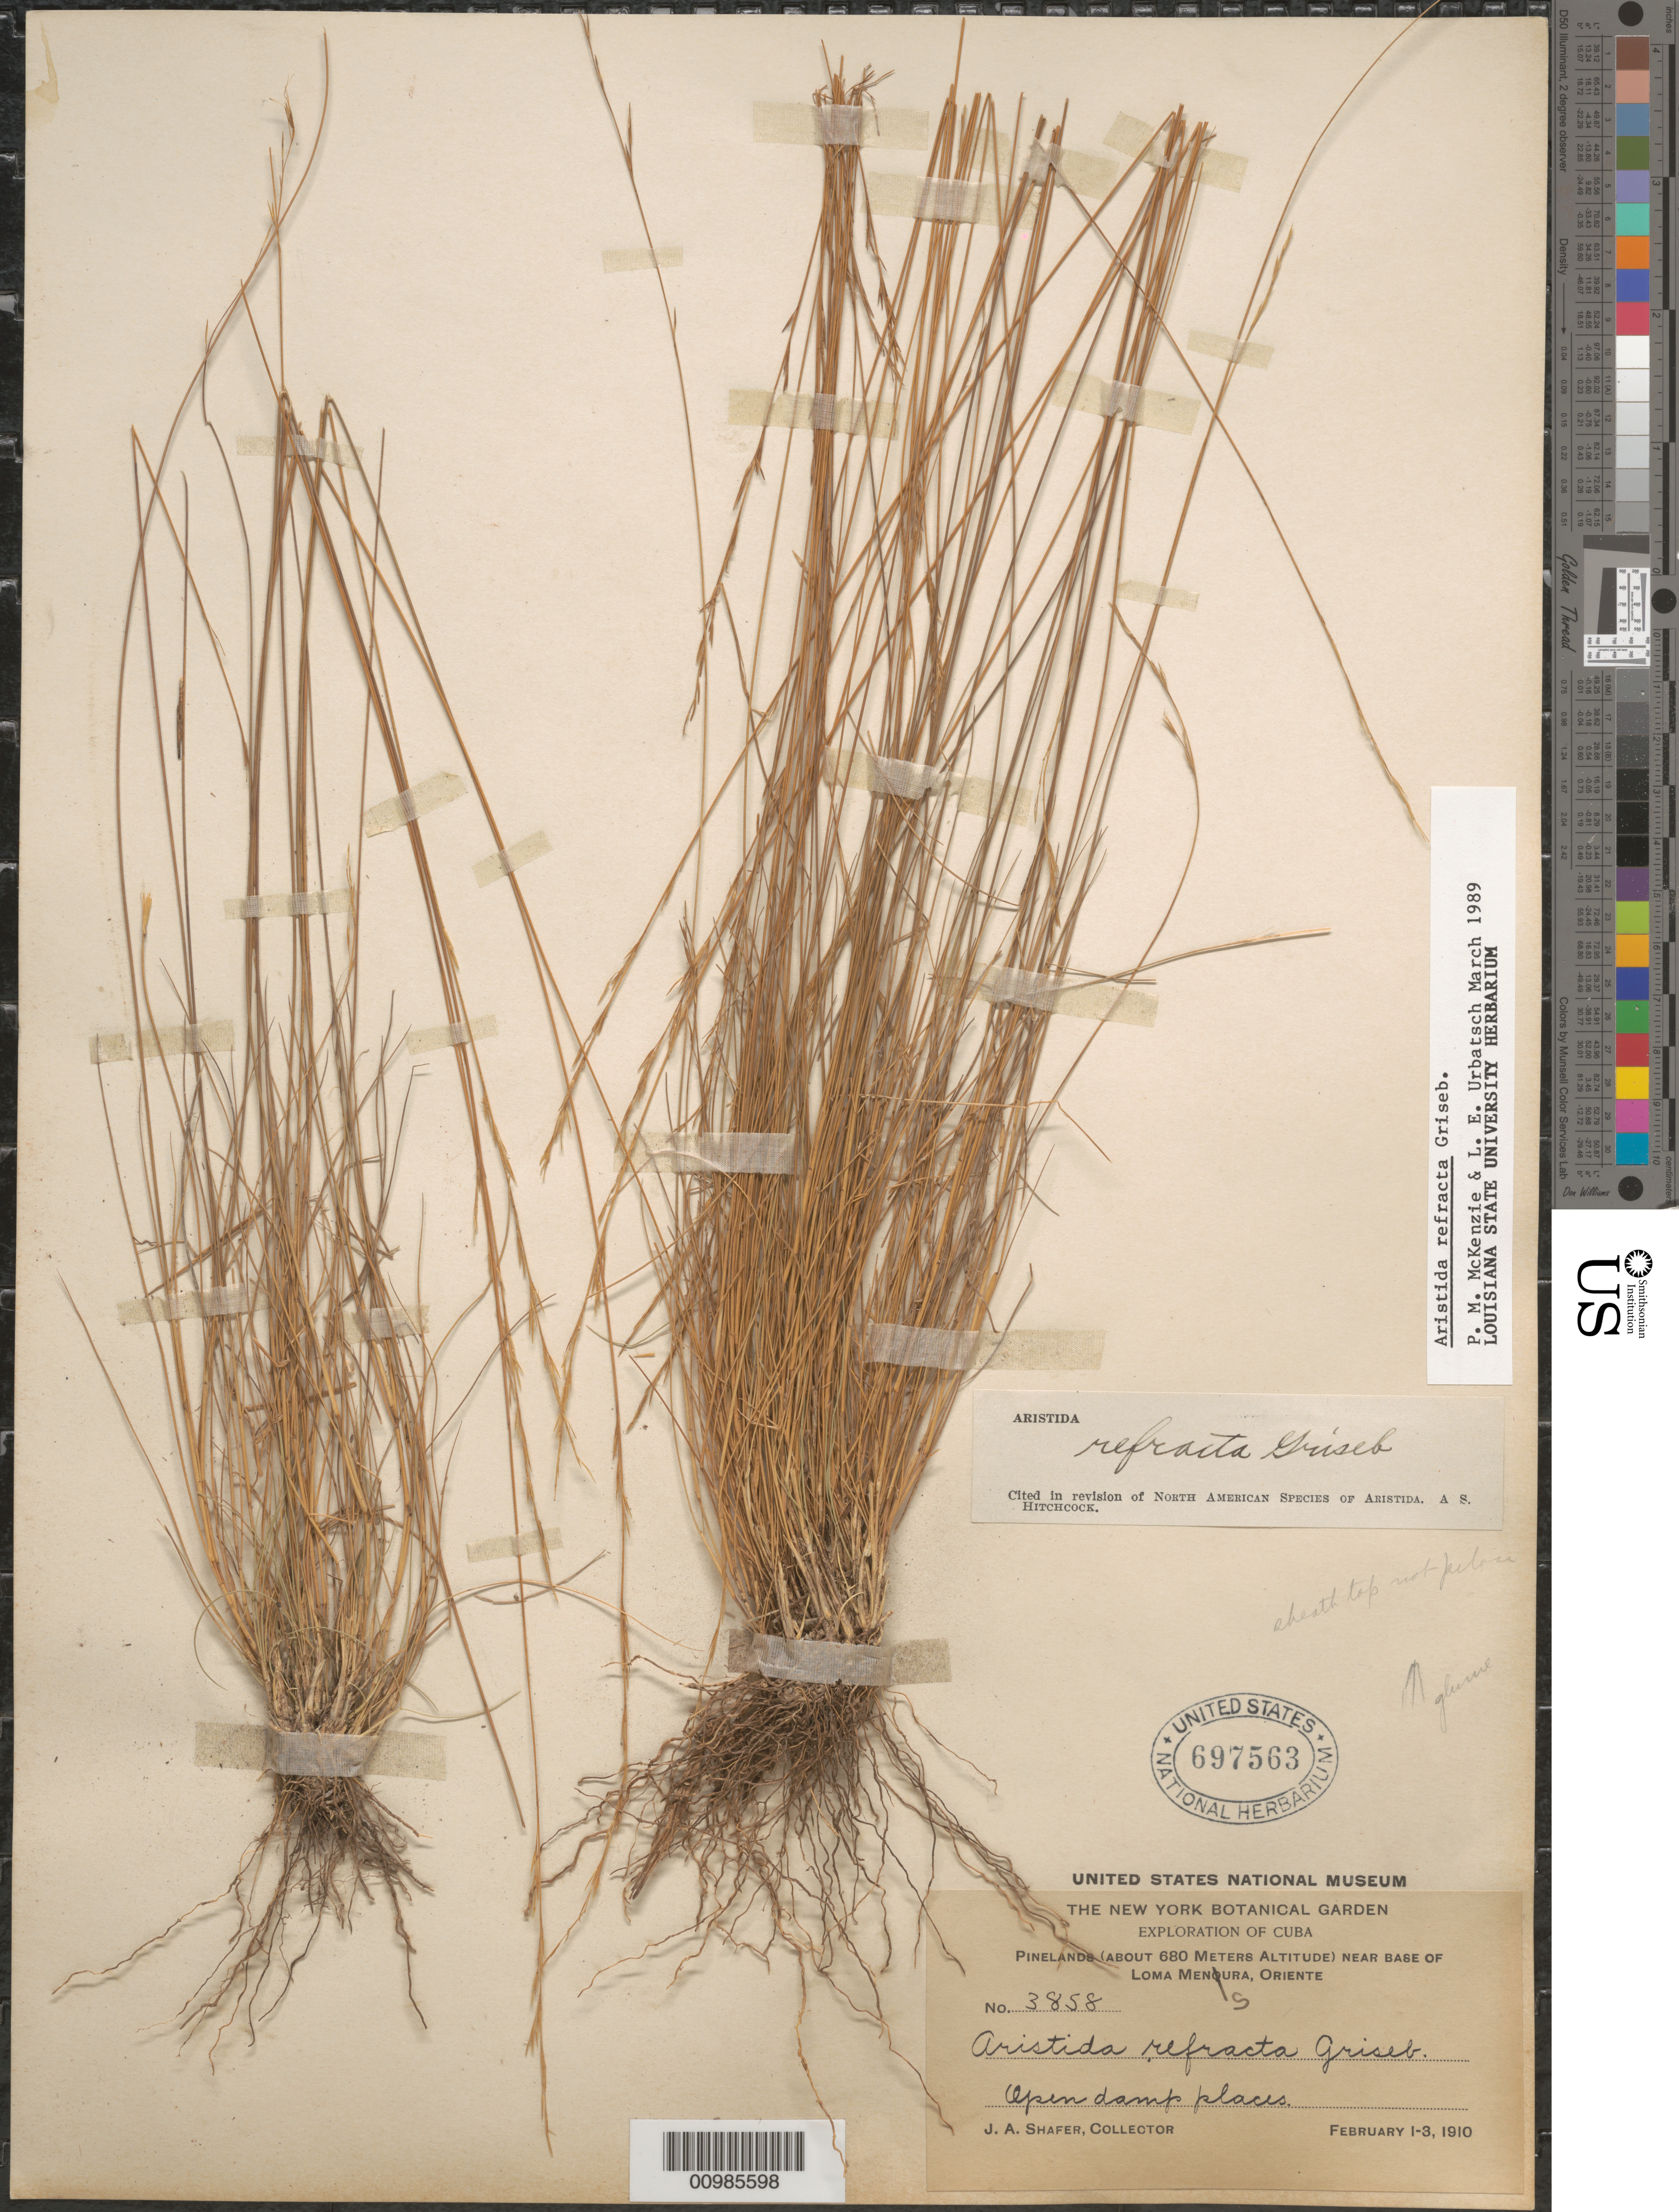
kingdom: Plantae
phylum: Tracheophyta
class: Liliopsida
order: Poales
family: Poaceae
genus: Aristida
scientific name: Aristida refracta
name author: Griseb.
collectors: J. A. Shafer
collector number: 3858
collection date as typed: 01 Feb 1910 to03 Feb 1910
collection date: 1910-02-01/1910-02-03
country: Cuba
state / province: Holguín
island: Cuba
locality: Near base of Loma Mensura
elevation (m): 680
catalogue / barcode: US 697563